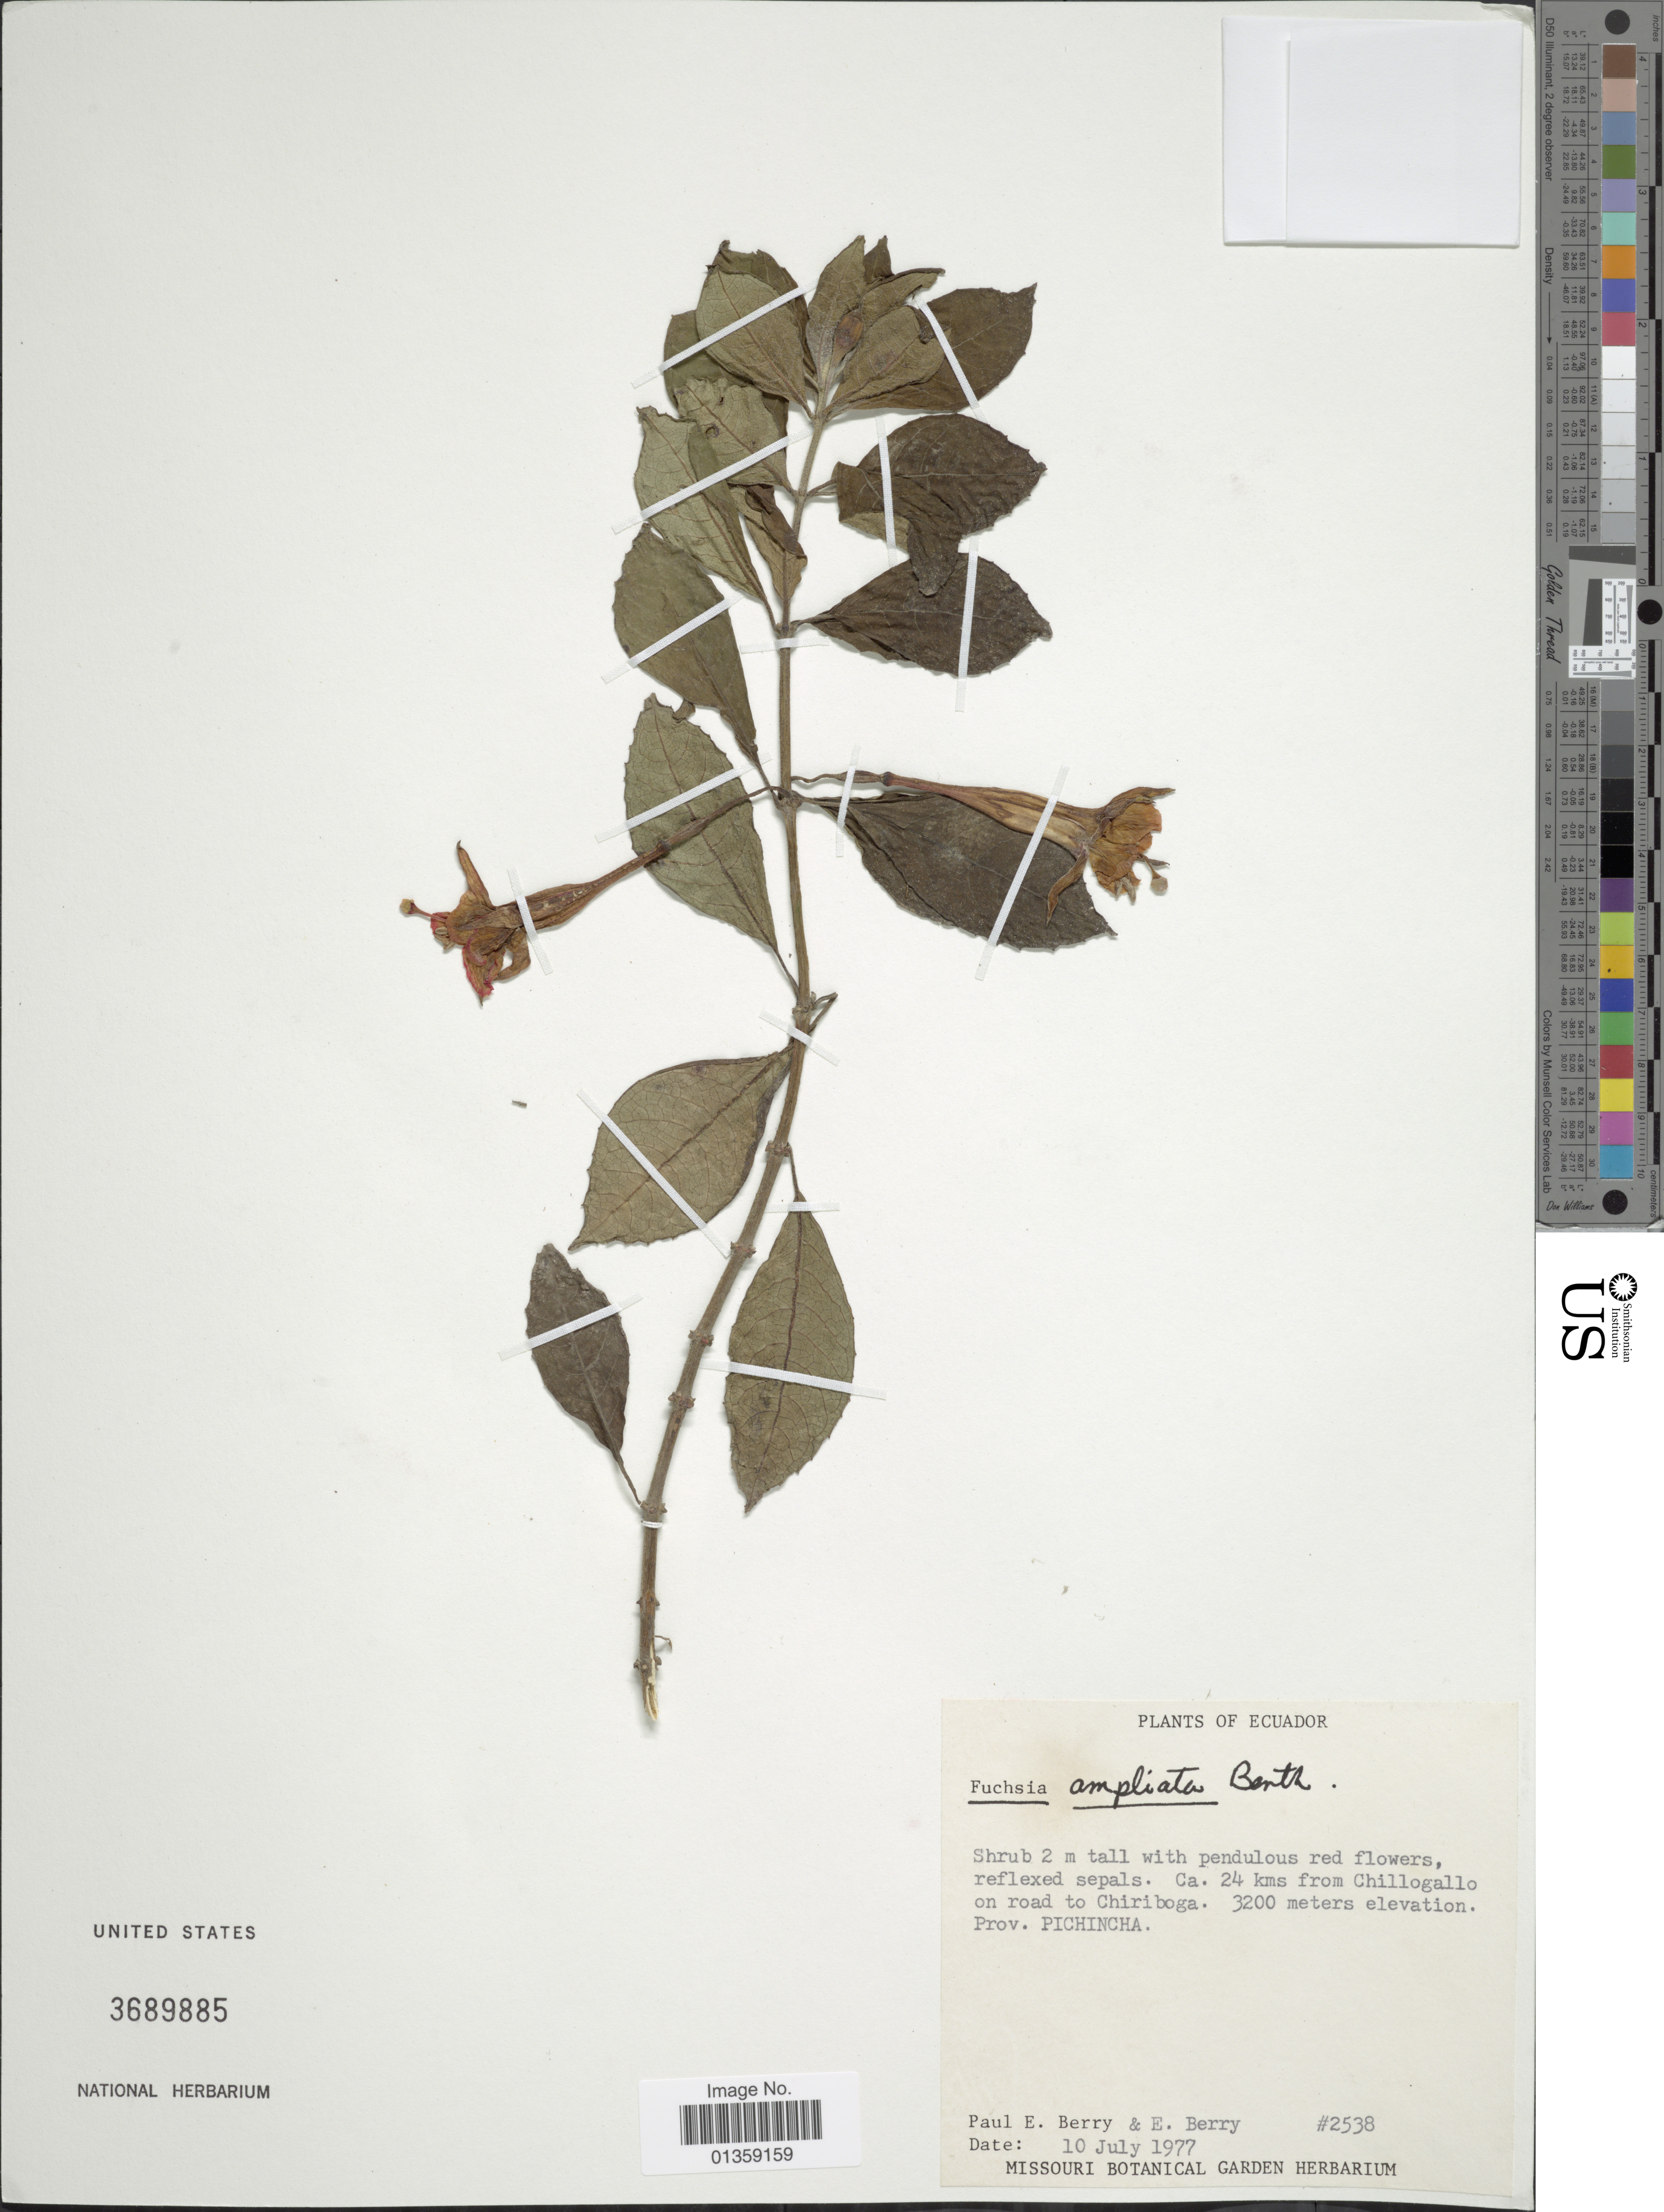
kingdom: Plantae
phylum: Tracheophyta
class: Magnoliopsida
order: Myrtales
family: Onagraceae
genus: Fuchsia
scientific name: Fuchsia ampliata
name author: Benth.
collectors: P. E. Berry & E. Berry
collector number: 2538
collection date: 1977-07-10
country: Ecuador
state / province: Pichincha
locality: Ca. 24 kms from Chillogallo on road to Chiriboga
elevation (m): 3200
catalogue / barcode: US 3689885